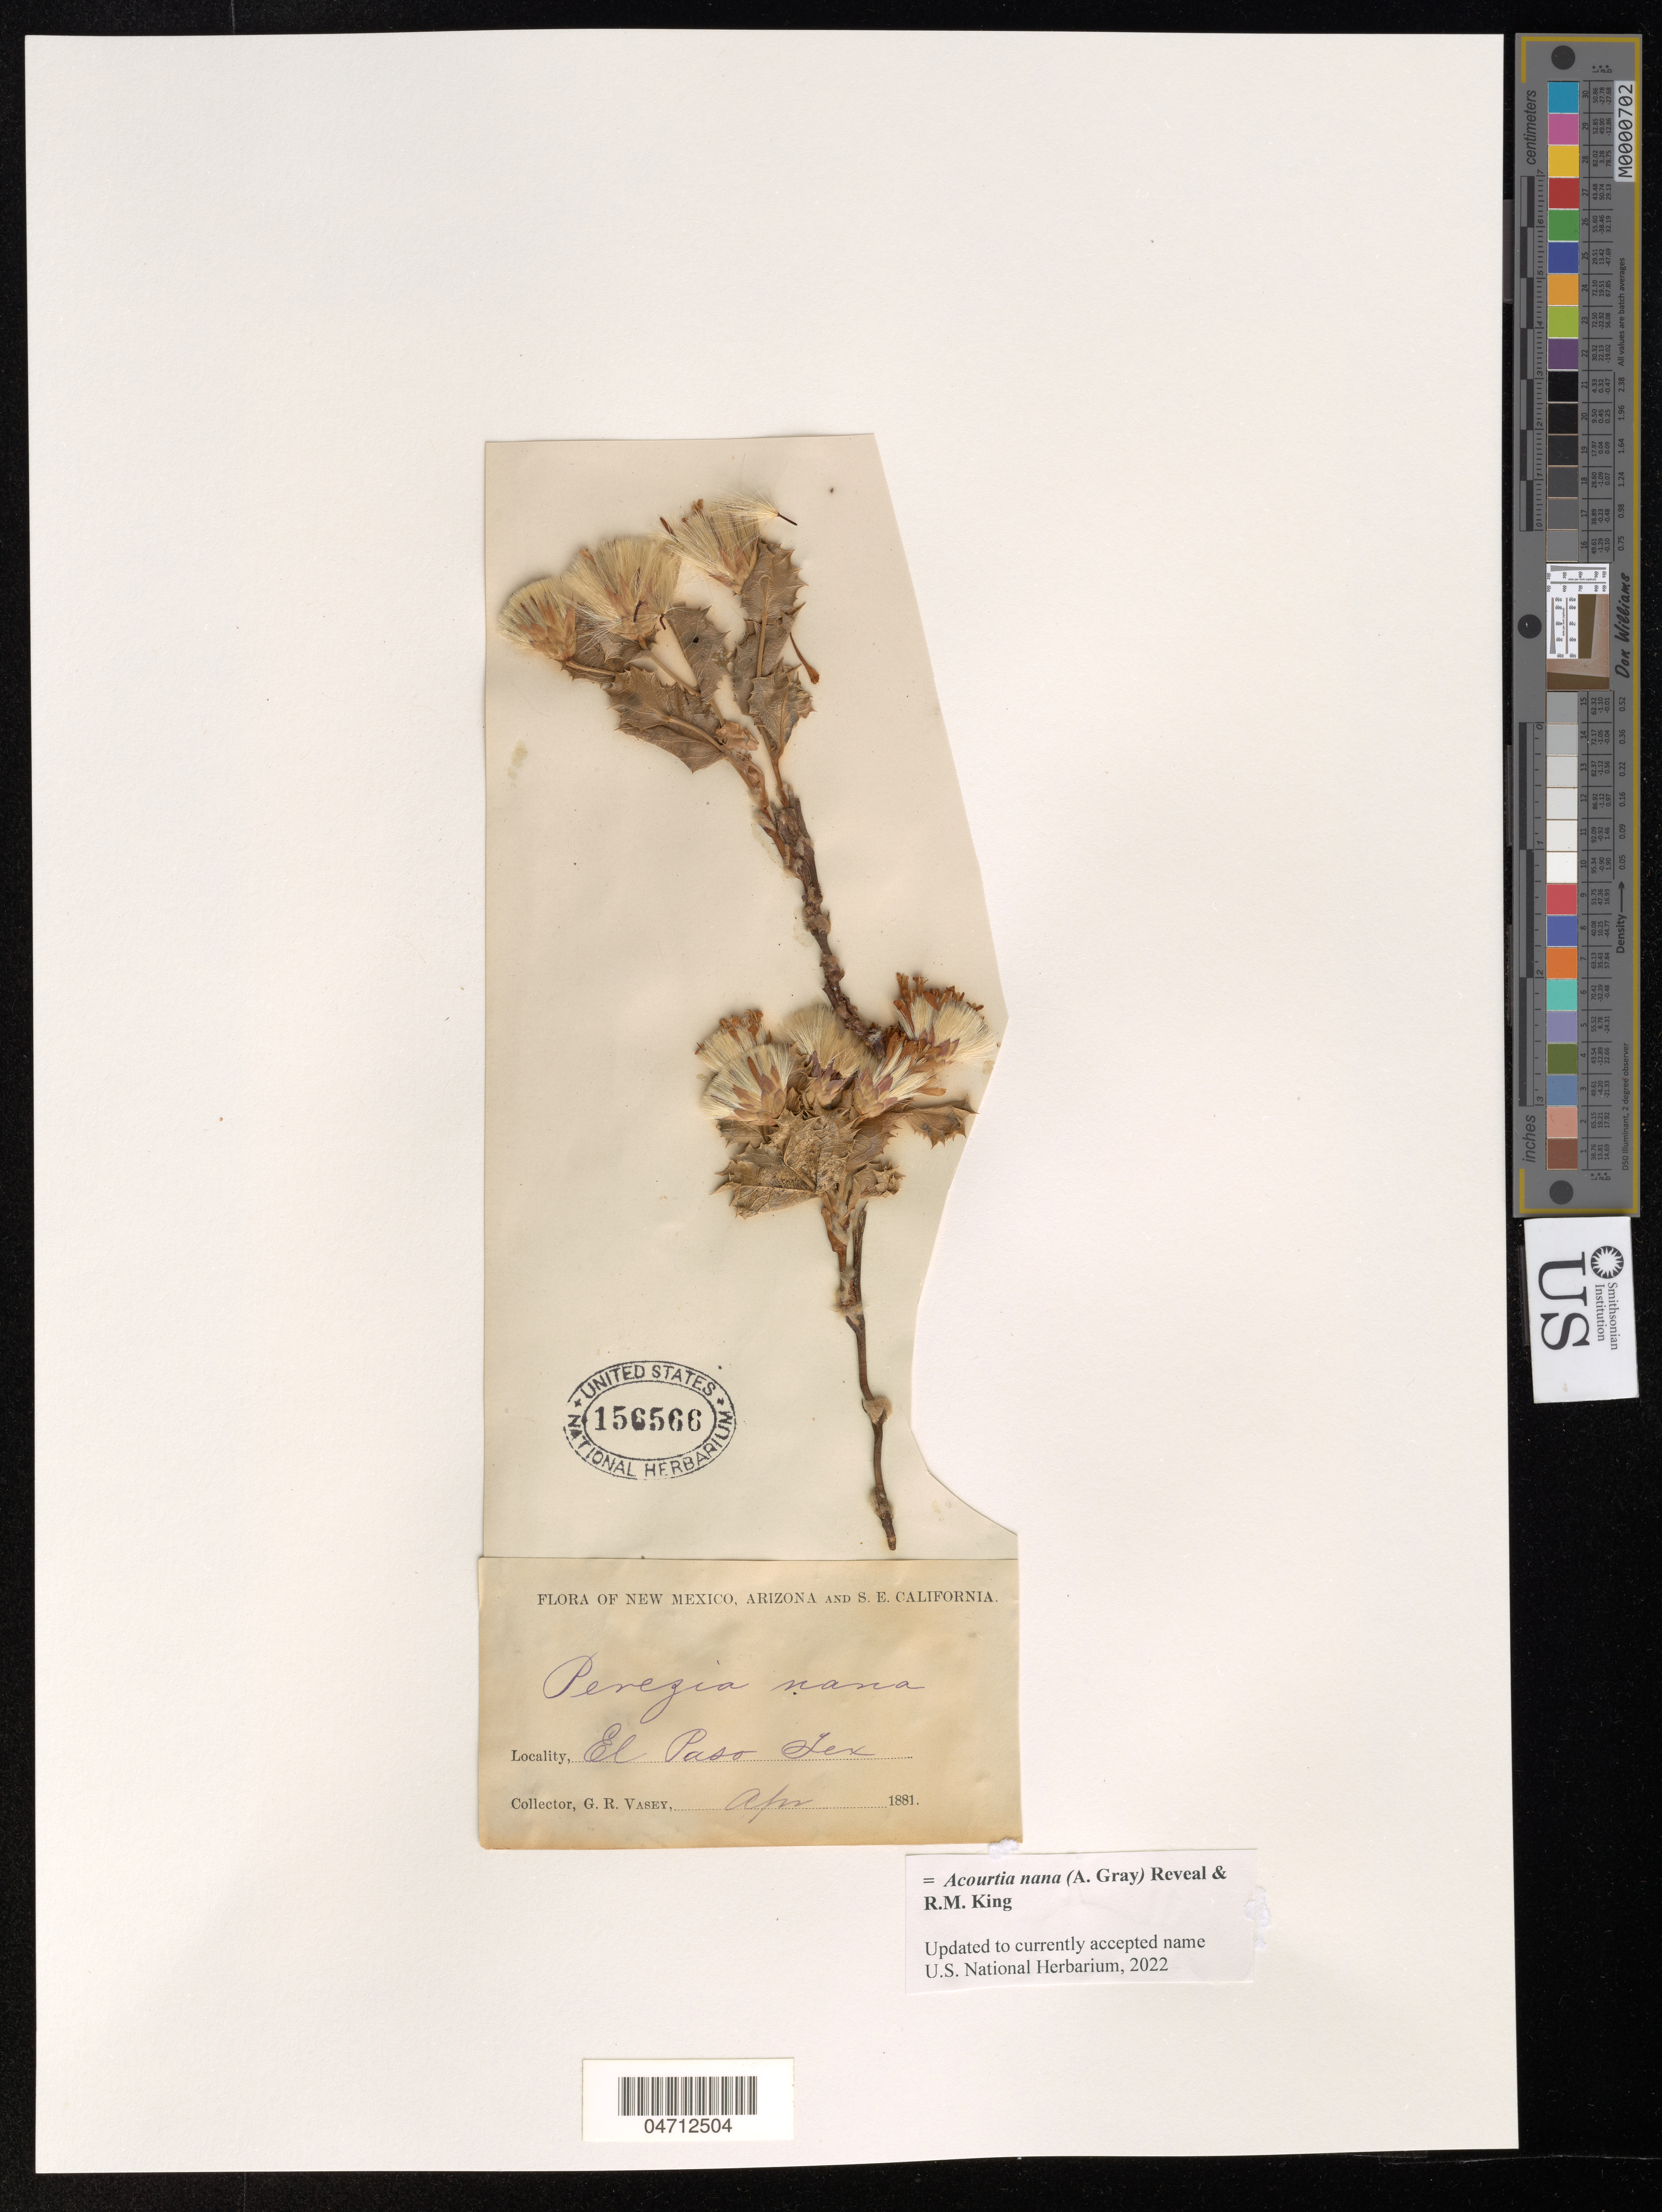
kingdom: Plantae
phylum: Tracheophyta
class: Magnoliopsida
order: Asterales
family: Asteraceae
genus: Acourtia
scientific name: Acourtia nana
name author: (A. Gray) Reveal & R.M. King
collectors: G. R. Vasey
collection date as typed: Apr 1881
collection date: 1881-04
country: United States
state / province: Texas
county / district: El Paso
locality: El Paso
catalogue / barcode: US 156566-4